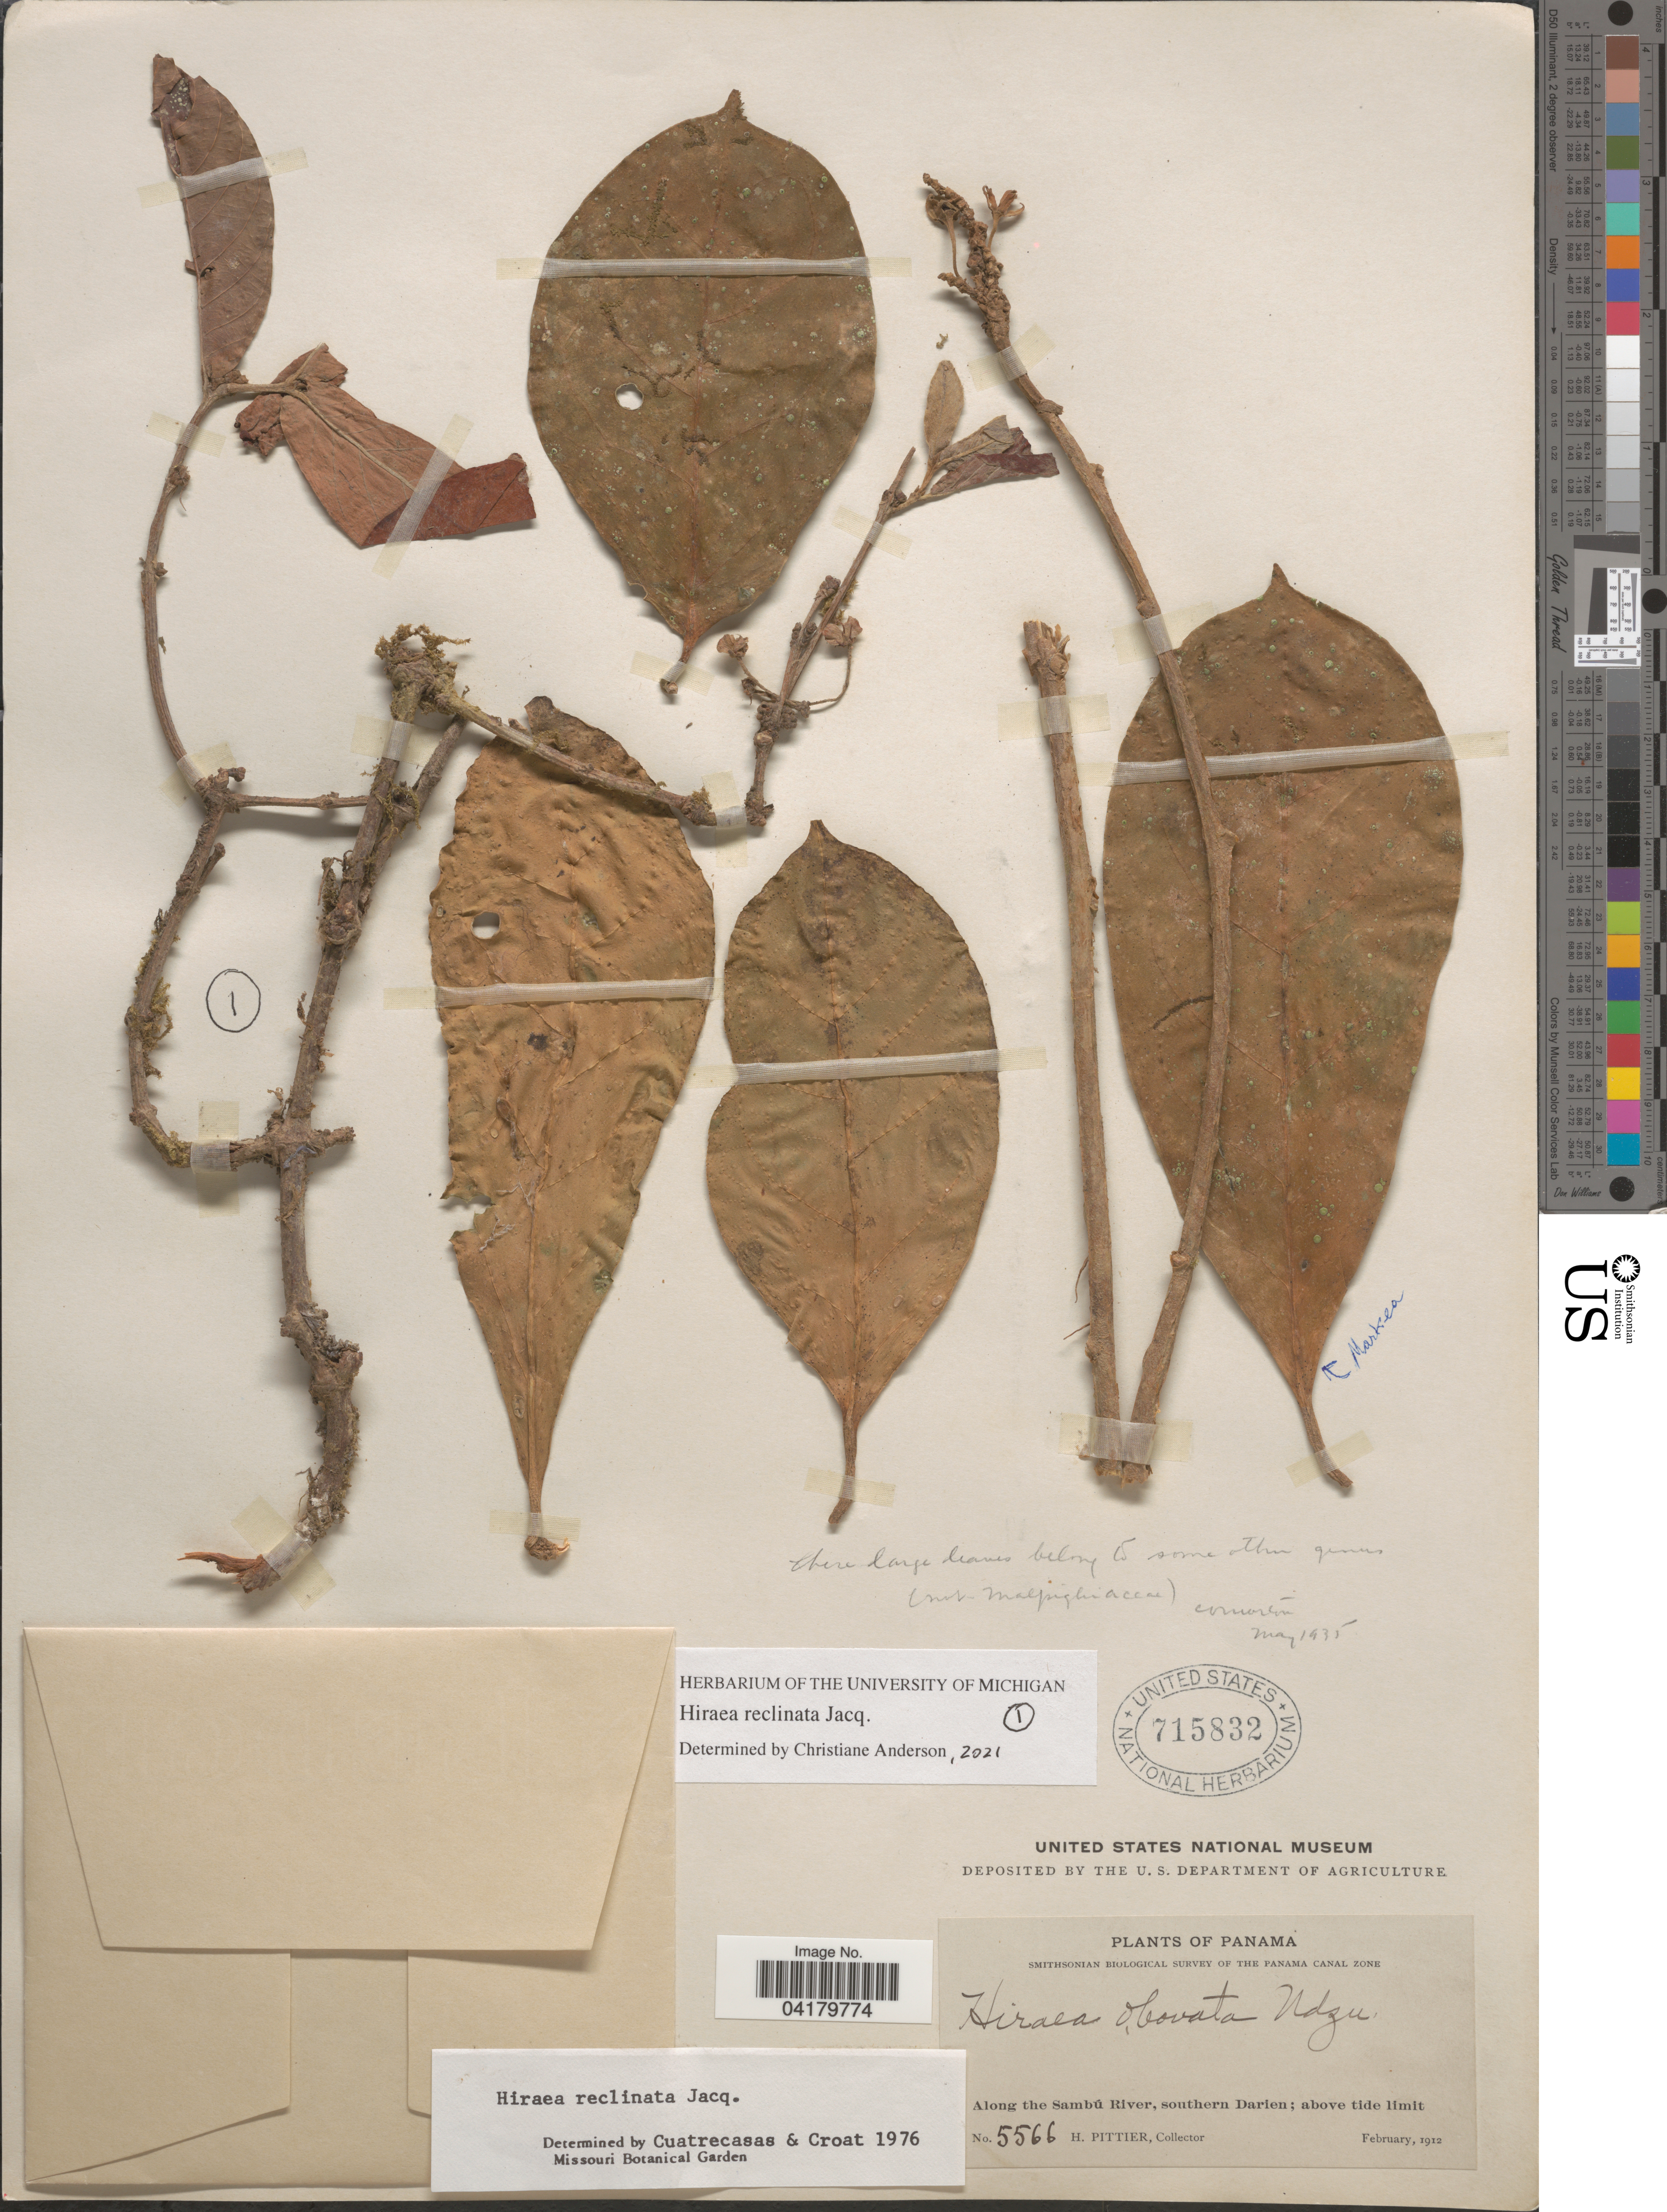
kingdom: Plantae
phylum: Tracheophyta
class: Magnoliopsida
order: Malpighiales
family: Malpighiaceae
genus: Hiraea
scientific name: Hiraea reclinata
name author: Jacq.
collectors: H. F. Pittier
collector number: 5566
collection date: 1912-02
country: Panama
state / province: Colón / Panamá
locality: Smithsonian Biological Survey of the Panama Canal Zone. Along the Sambú River, southern Darien; above tide limit.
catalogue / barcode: US 715832